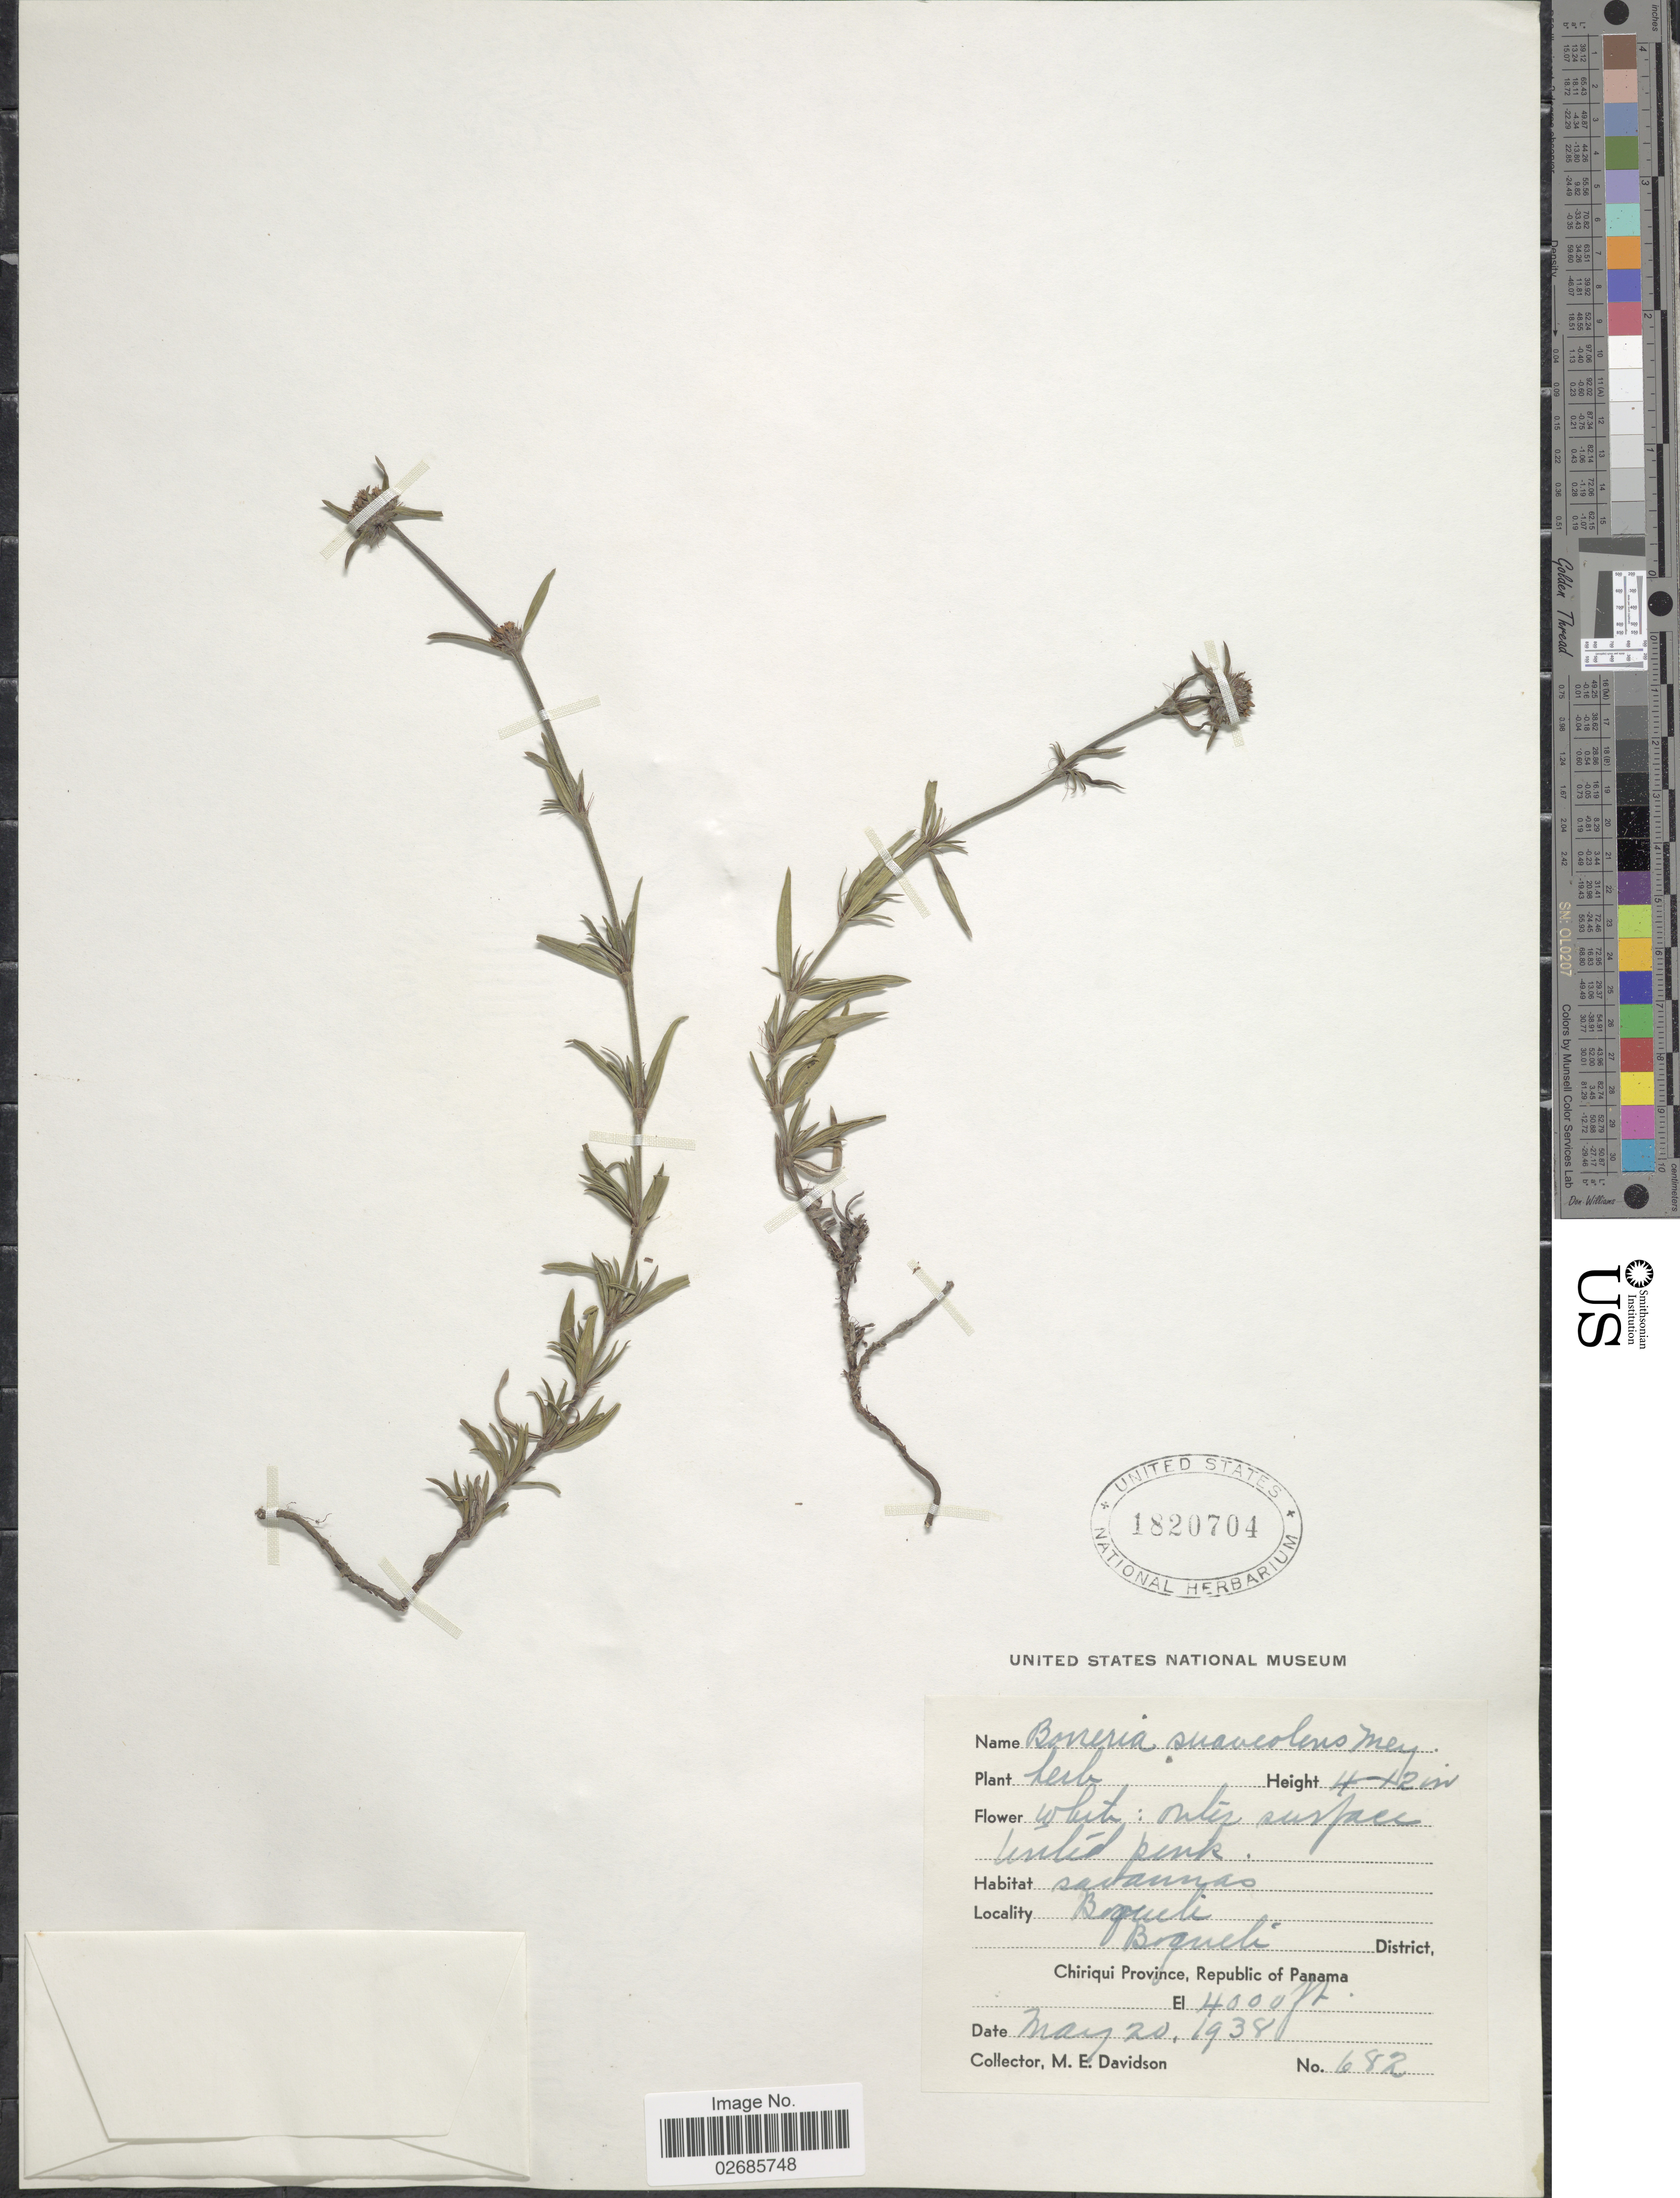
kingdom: Plantae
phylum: Tracheophyta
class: Magnoliopsida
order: Gentianales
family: Rubiaceae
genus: Borreria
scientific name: Borreria suaveolens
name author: G. Mey.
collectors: M. E. Davidson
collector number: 682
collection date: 1938-05-20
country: Panama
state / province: Chiriqui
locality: Savannas, Boquete, Boquete District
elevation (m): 1219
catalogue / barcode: US 1820704